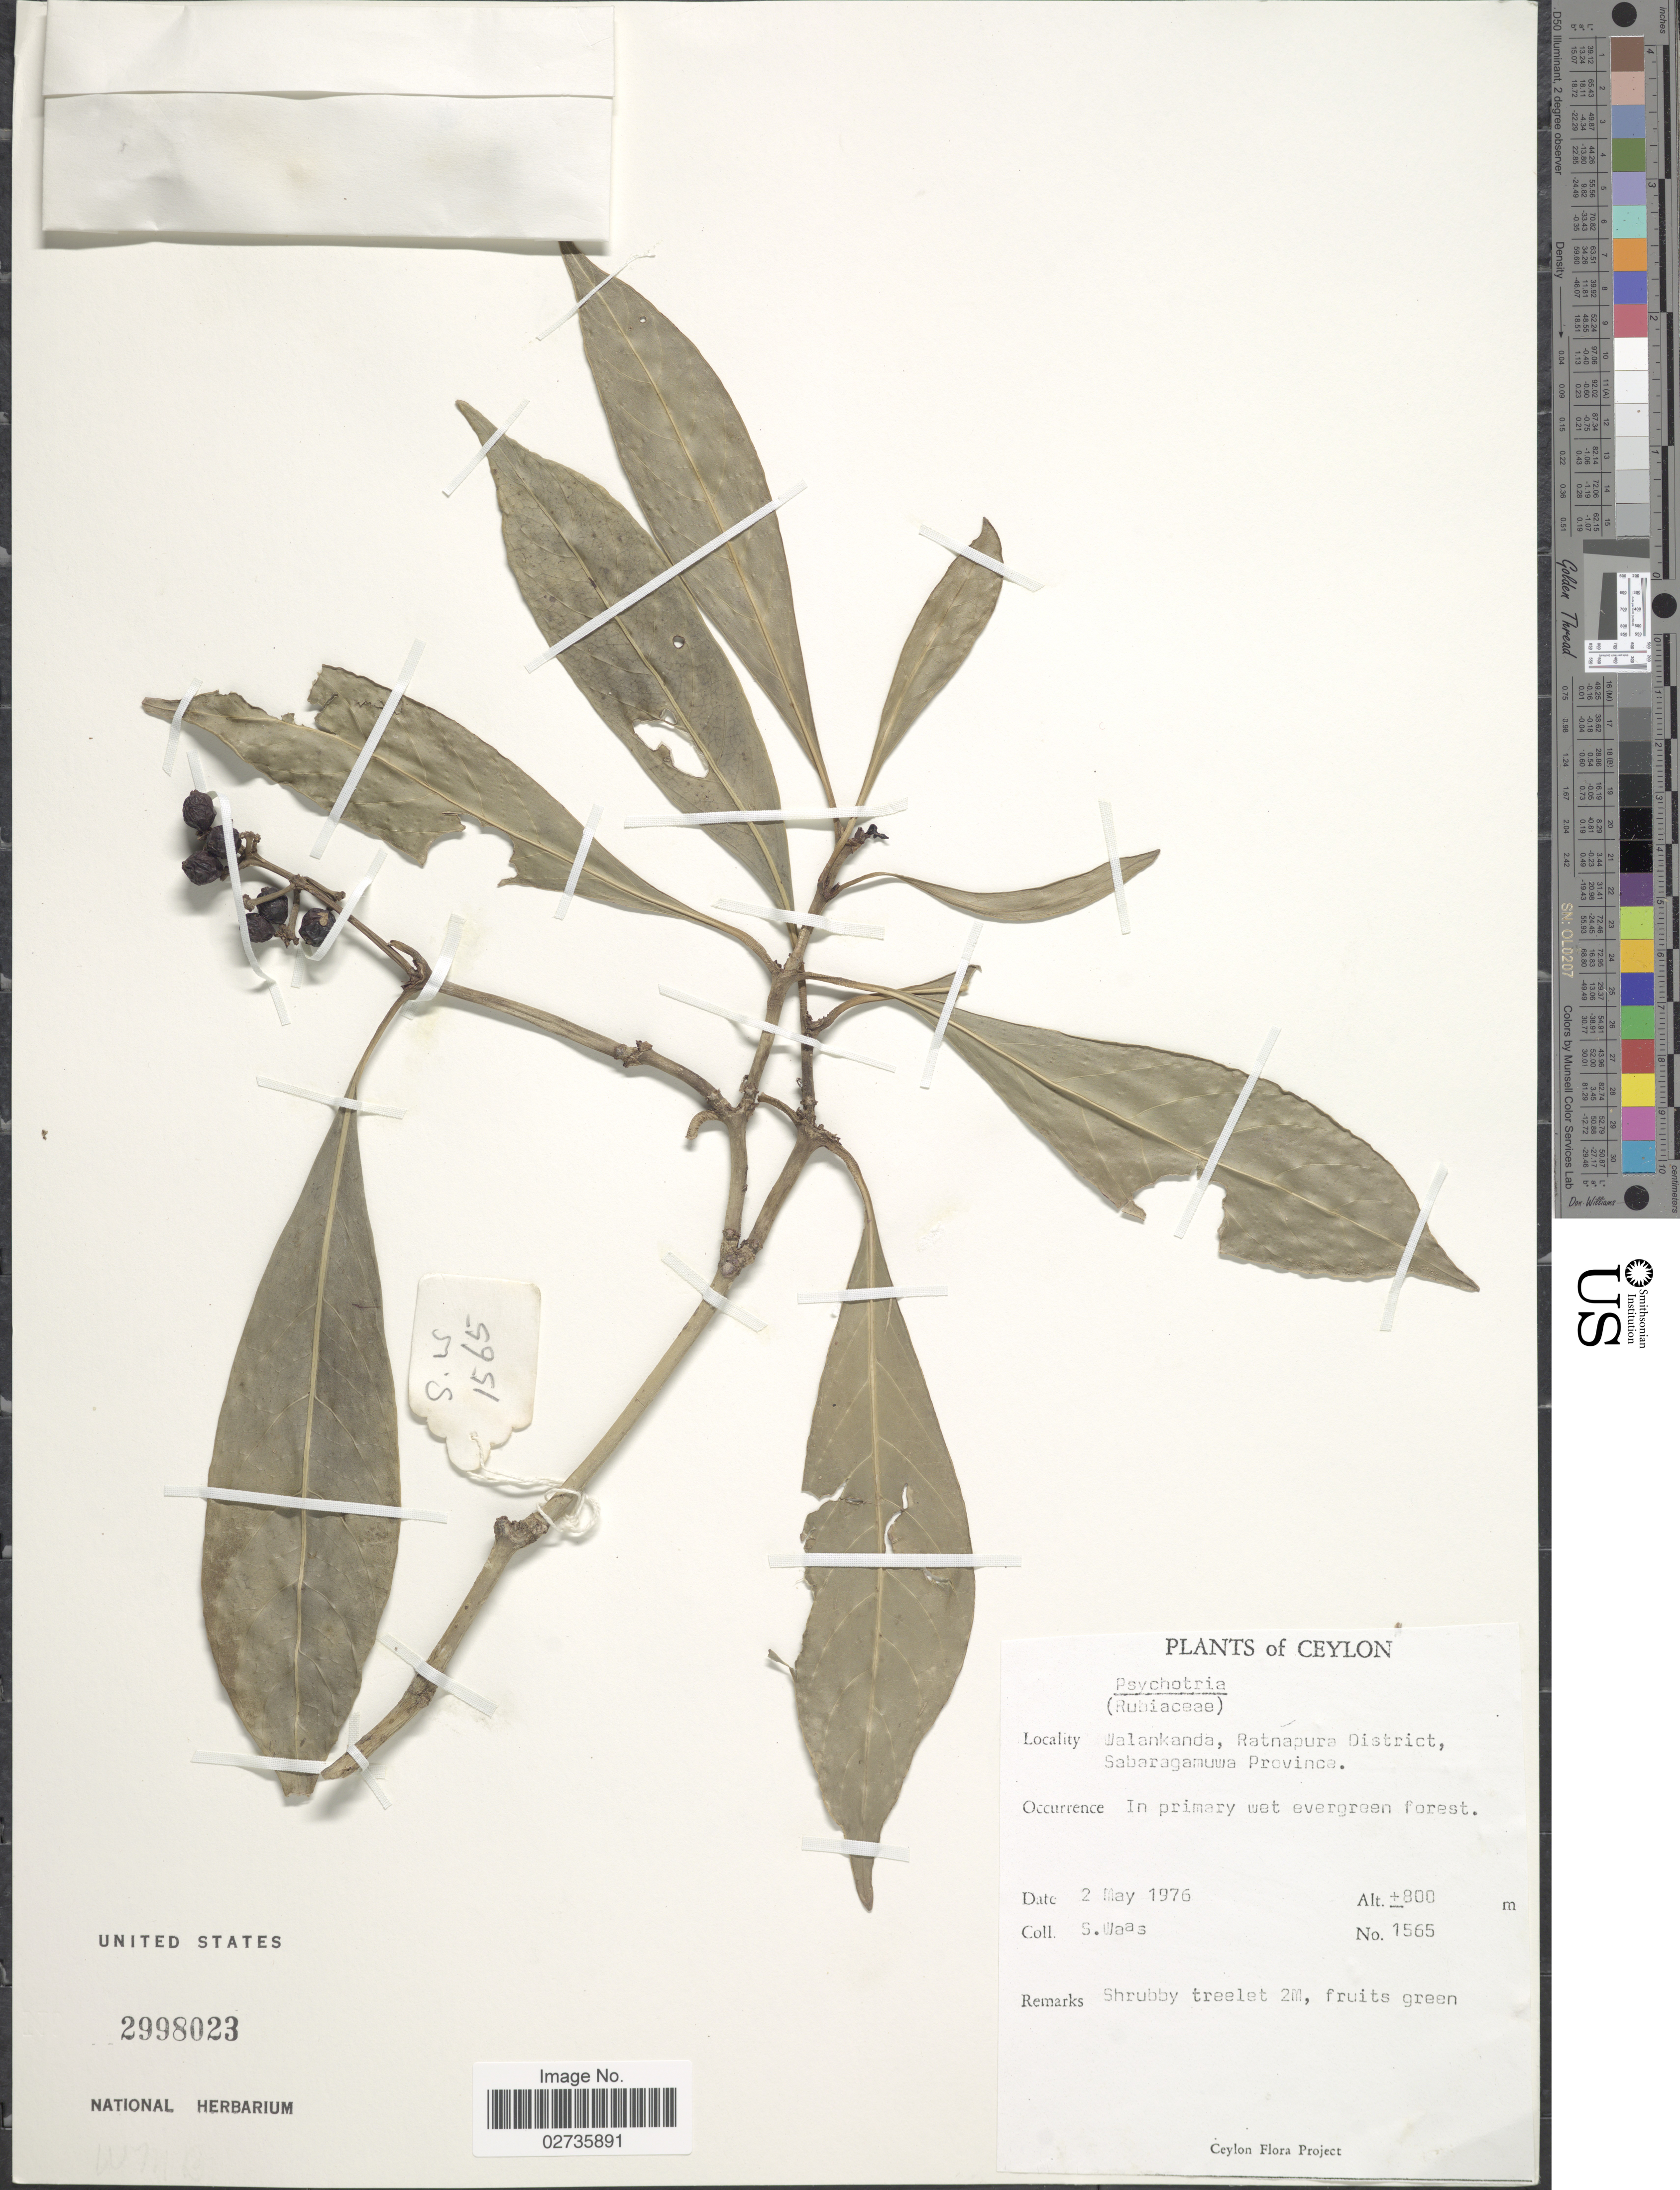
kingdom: Plantae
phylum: Tracheophyta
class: Magnoliopsida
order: Gentianales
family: Rubiaceae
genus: Psychotria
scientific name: Psychotria sp.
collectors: S. Waas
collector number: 1565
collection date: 1976-05-02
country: Sri Lanka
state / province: Sabaragamuwa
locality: Ceylon, Walankanda, Ratnapura District, In primary wet evergreen forest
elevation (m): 800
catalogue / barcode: US 2998023